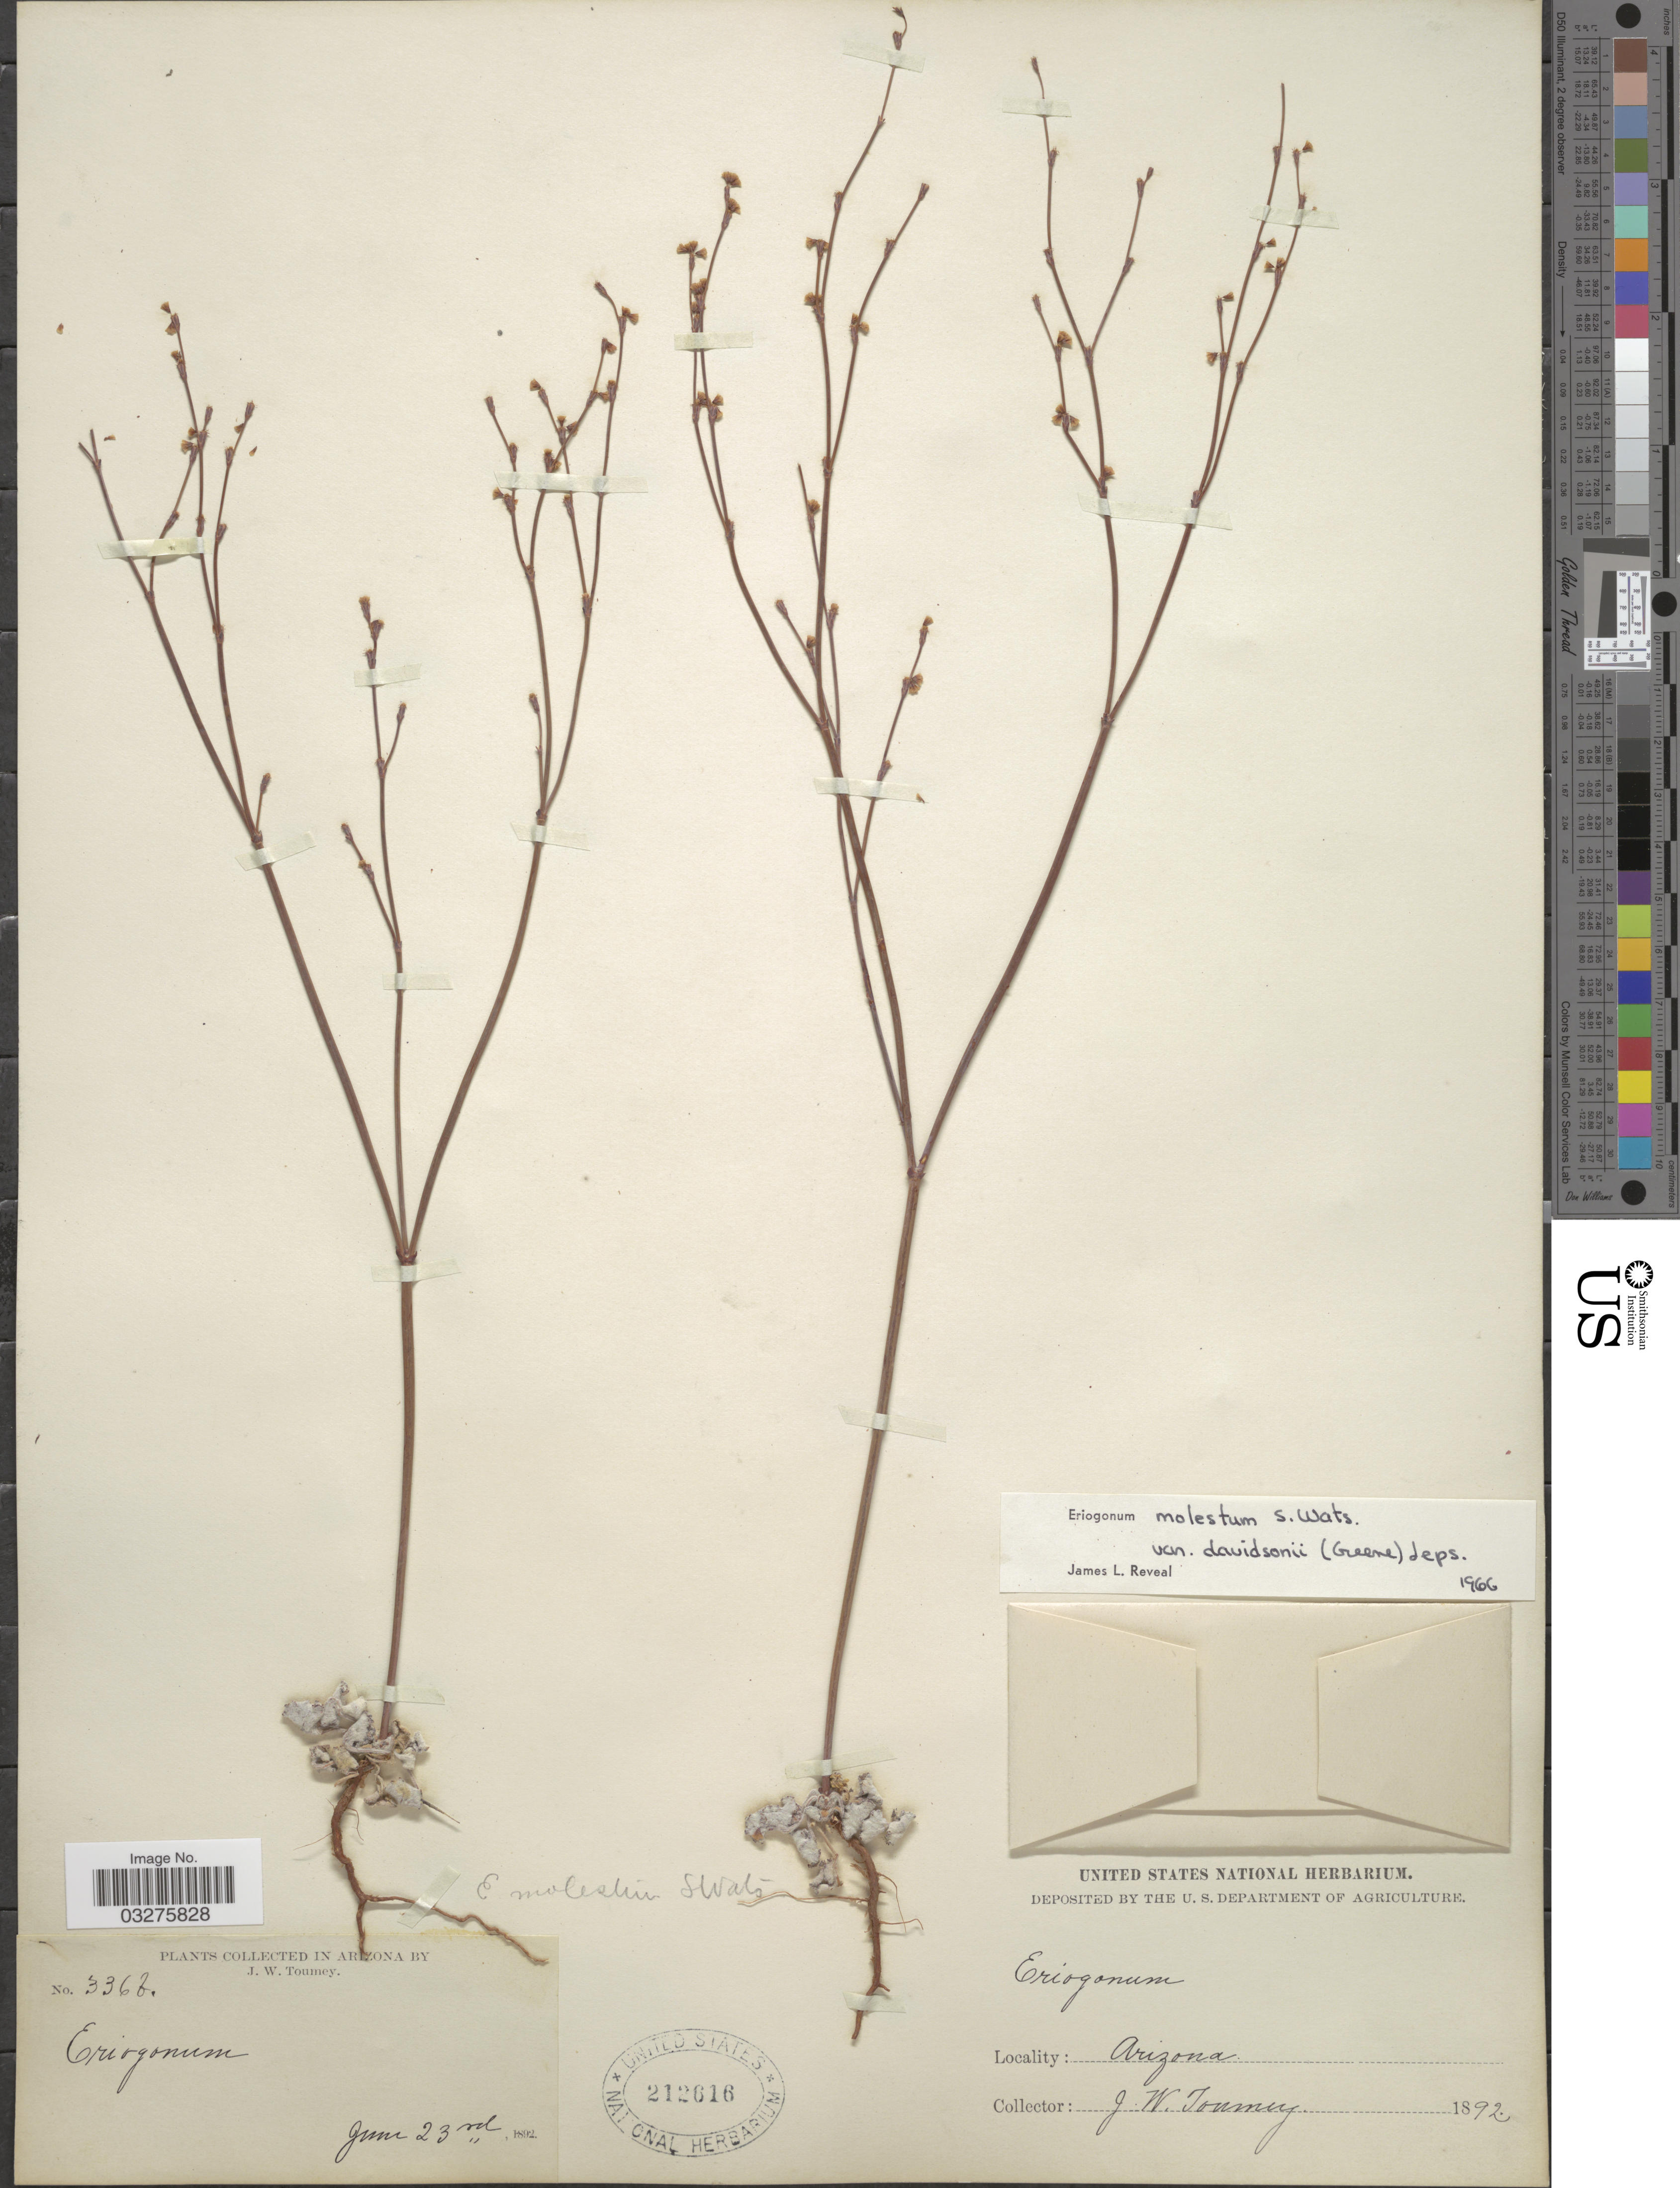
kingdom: Plantae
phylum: Tracheophyta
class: Magnoliopsida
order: Caryophyllales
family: Polygonaceae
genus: Eriogonum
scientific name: Eriogonum davidsonii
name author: Greene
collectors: J. W. Toumey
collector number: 336b*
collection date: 1892-06-23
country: United States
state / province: Arizona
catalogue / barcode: US 212616